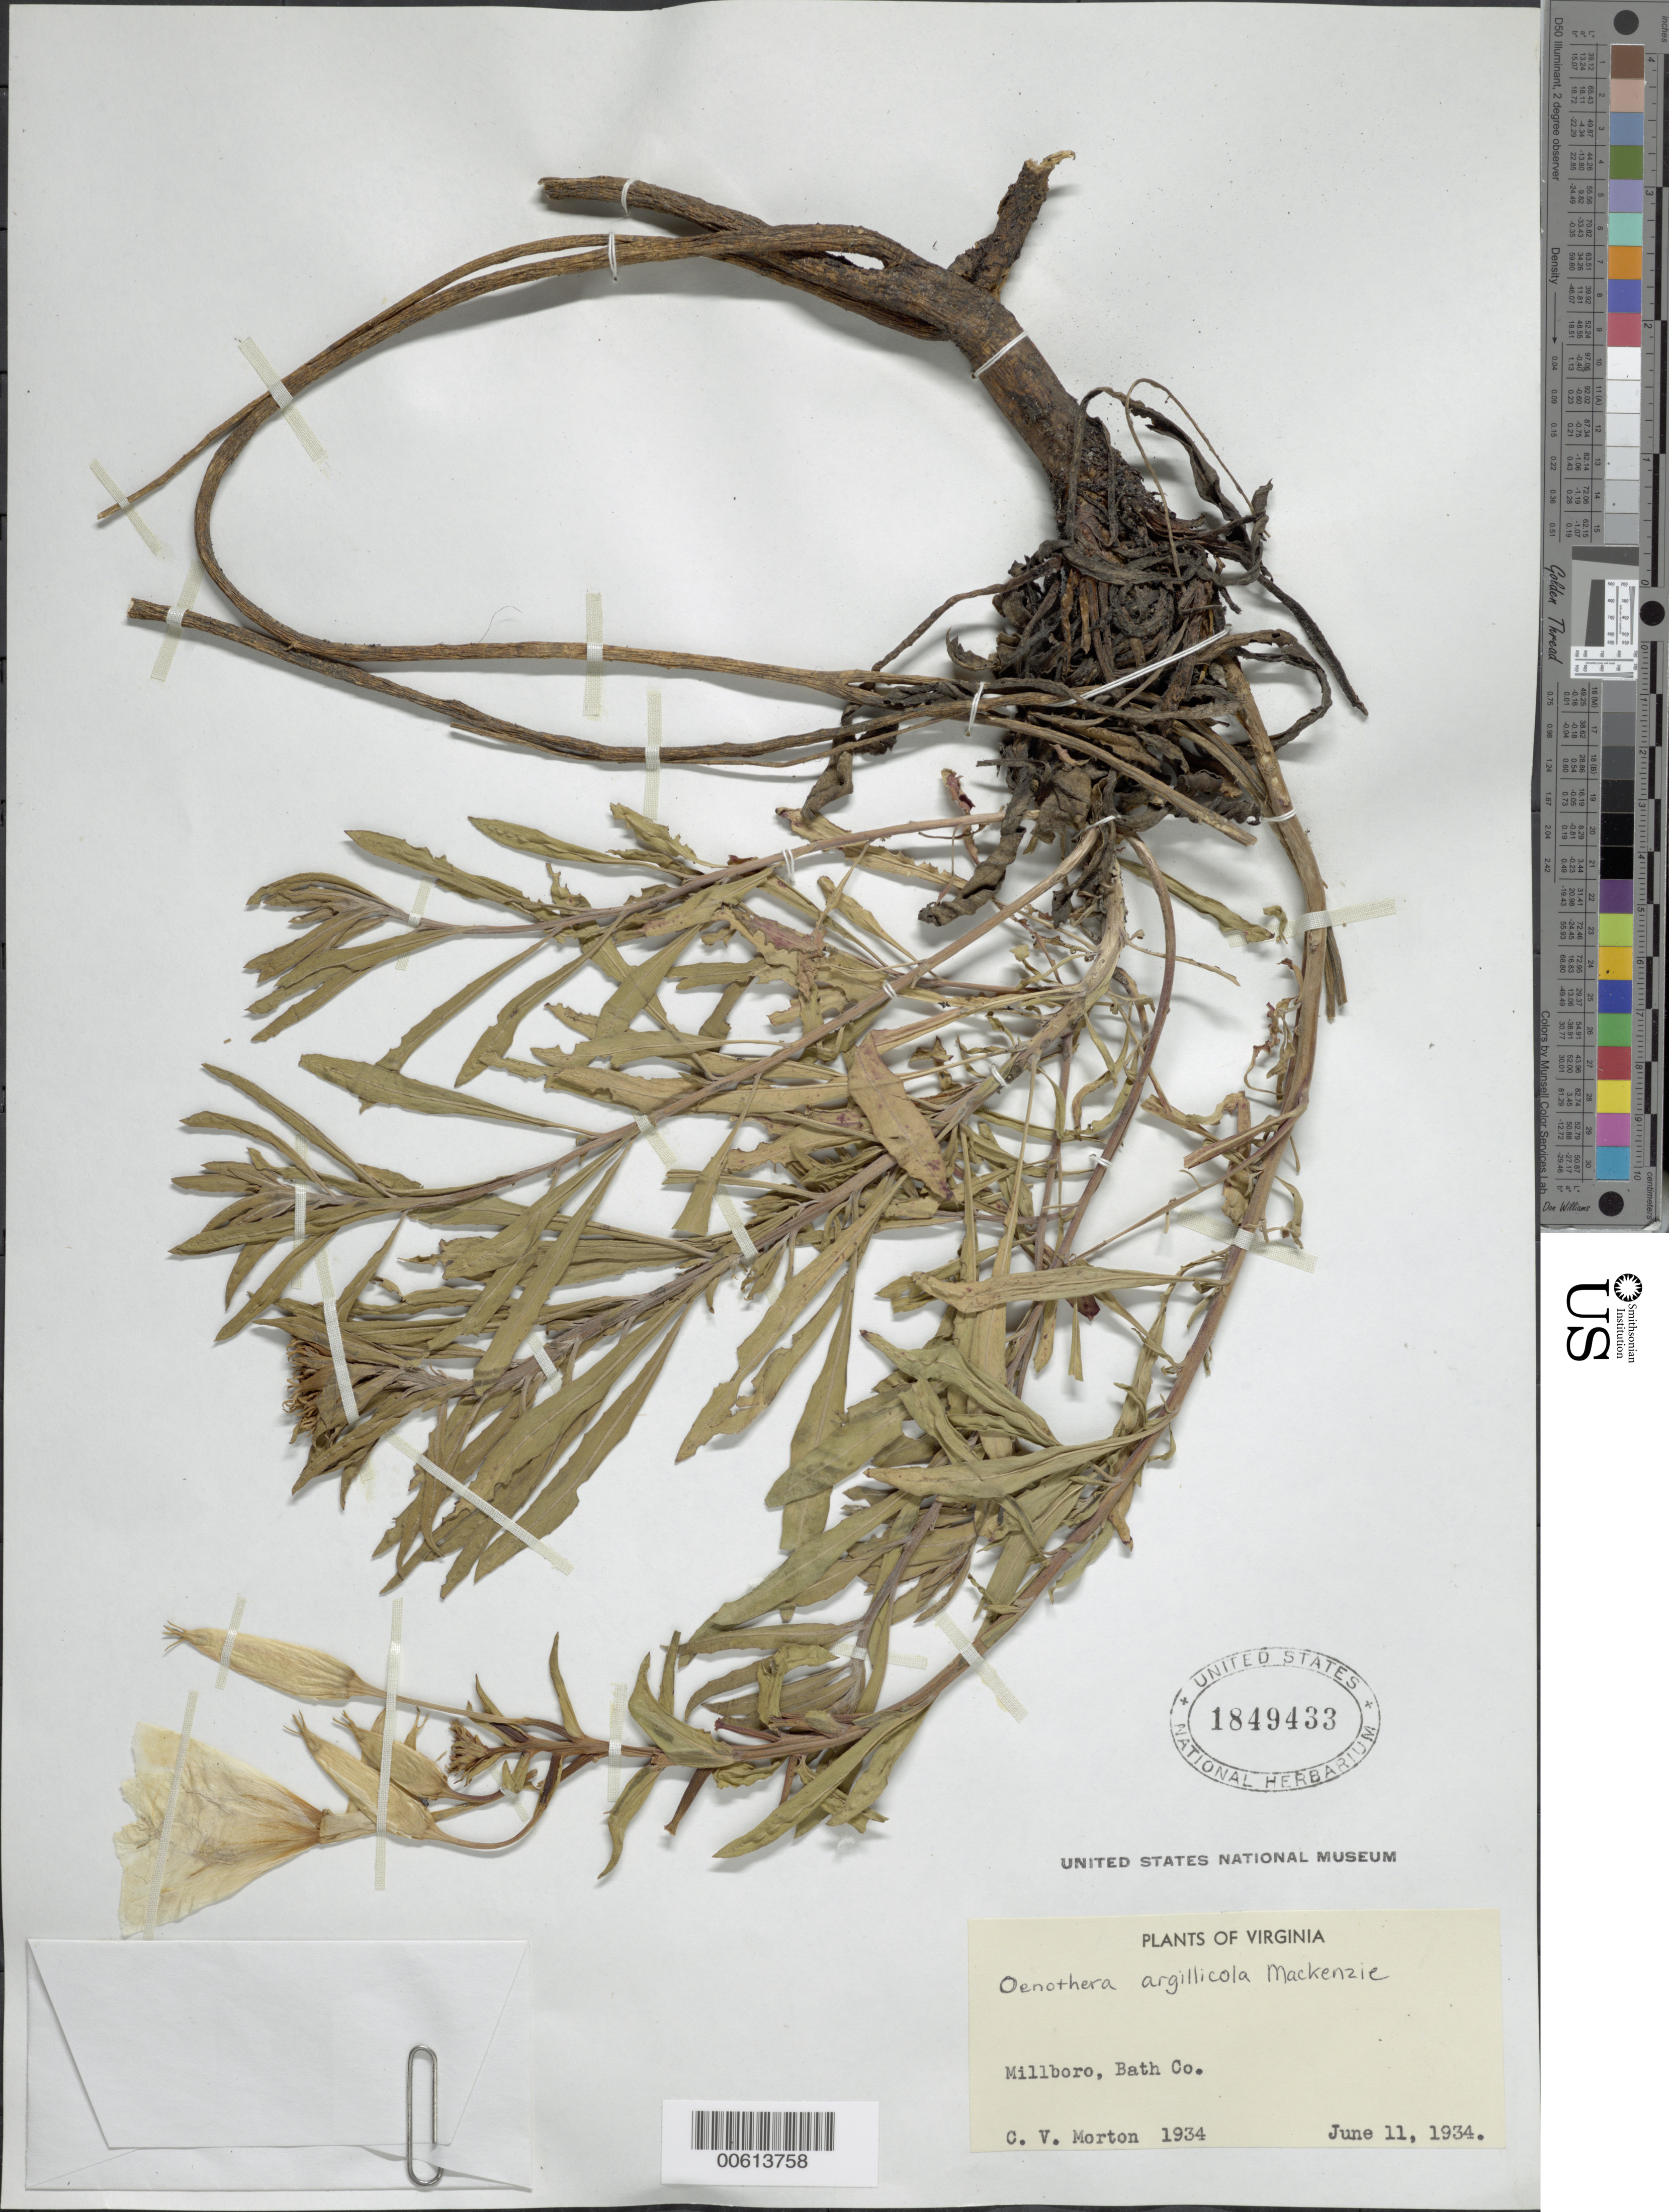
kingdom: Plantae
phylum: Tracheophyta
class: Magnoliopsida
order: Myrtales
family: Onagraceae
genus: Oenothera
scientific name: Oenothera argillicola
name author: Mackenz.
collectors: C. V. Morton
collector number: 1934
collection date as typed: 11 Jun 1934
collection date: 1934-06-11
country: United States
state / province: Virginia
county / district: Bath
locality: Millboro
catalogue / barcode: US 1849433